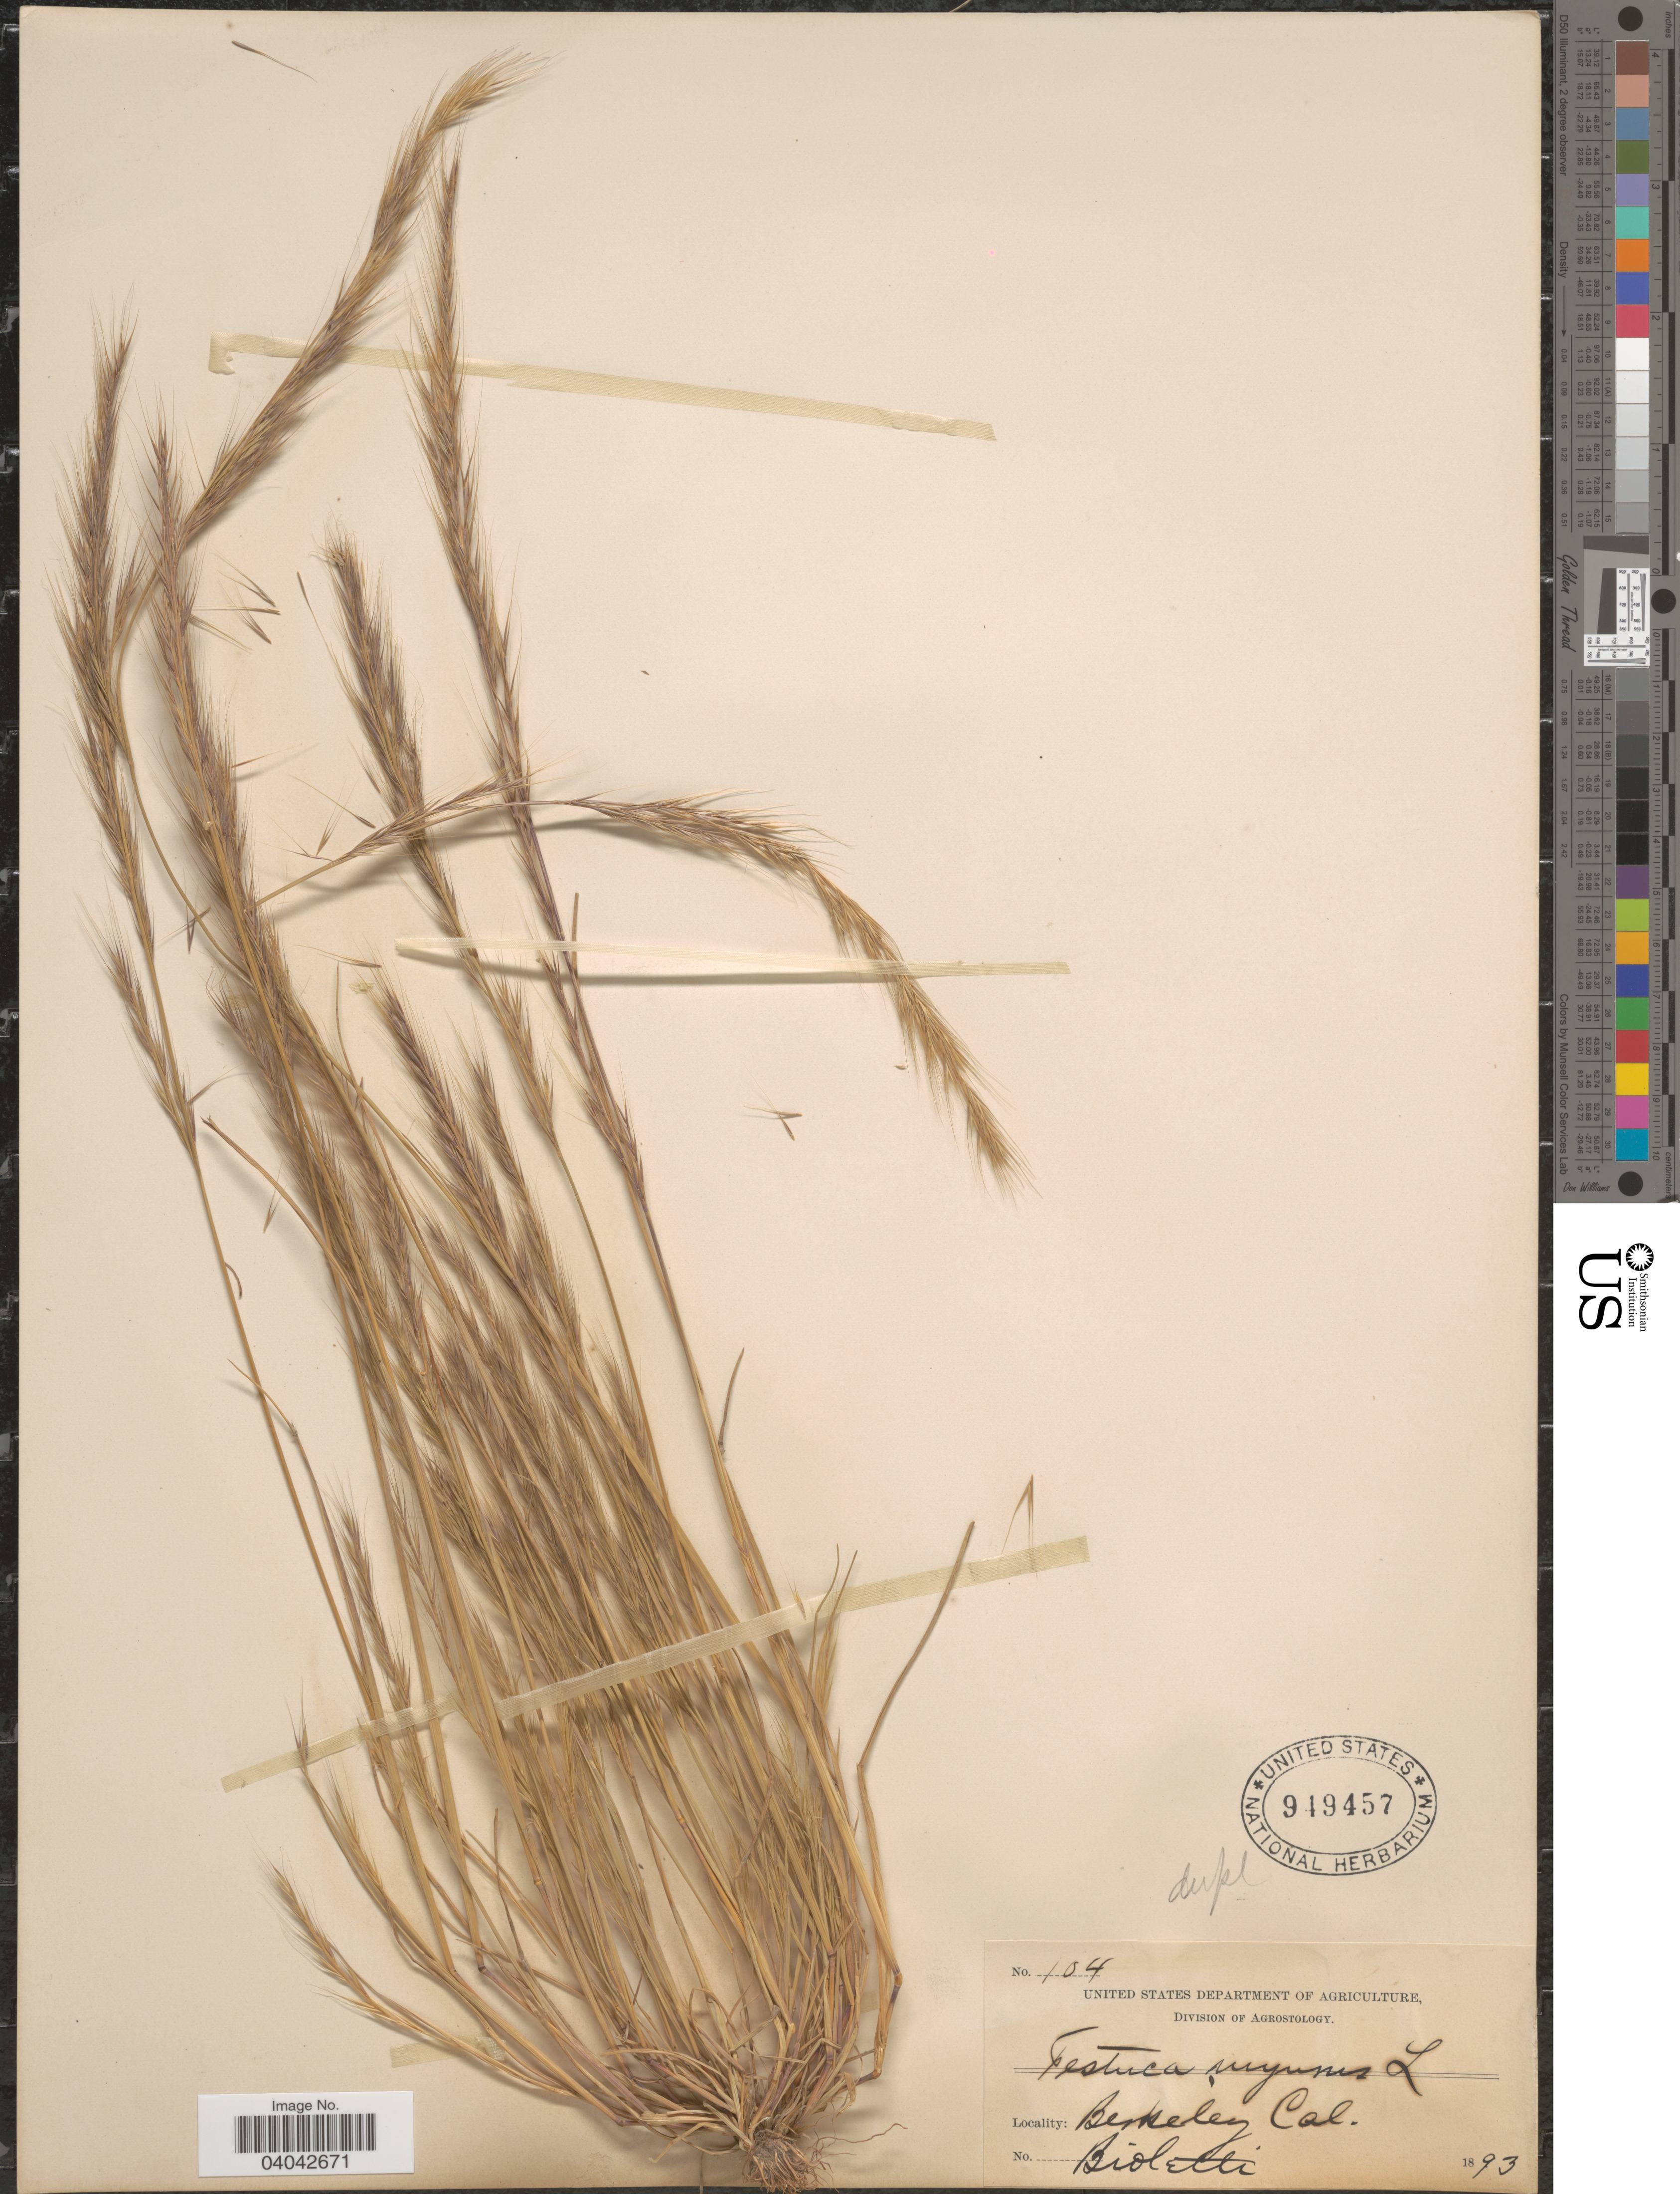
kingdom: Plantae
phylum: Tracheophyta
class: Liliopsida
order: Poales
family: Poaceae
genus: Festuca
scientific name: Festuca megalura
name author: Nutt.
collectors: -- Bioletti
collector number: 104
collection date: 1893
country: United States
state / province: California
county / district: Alameda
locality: Berkeley.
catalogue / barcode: US 949457